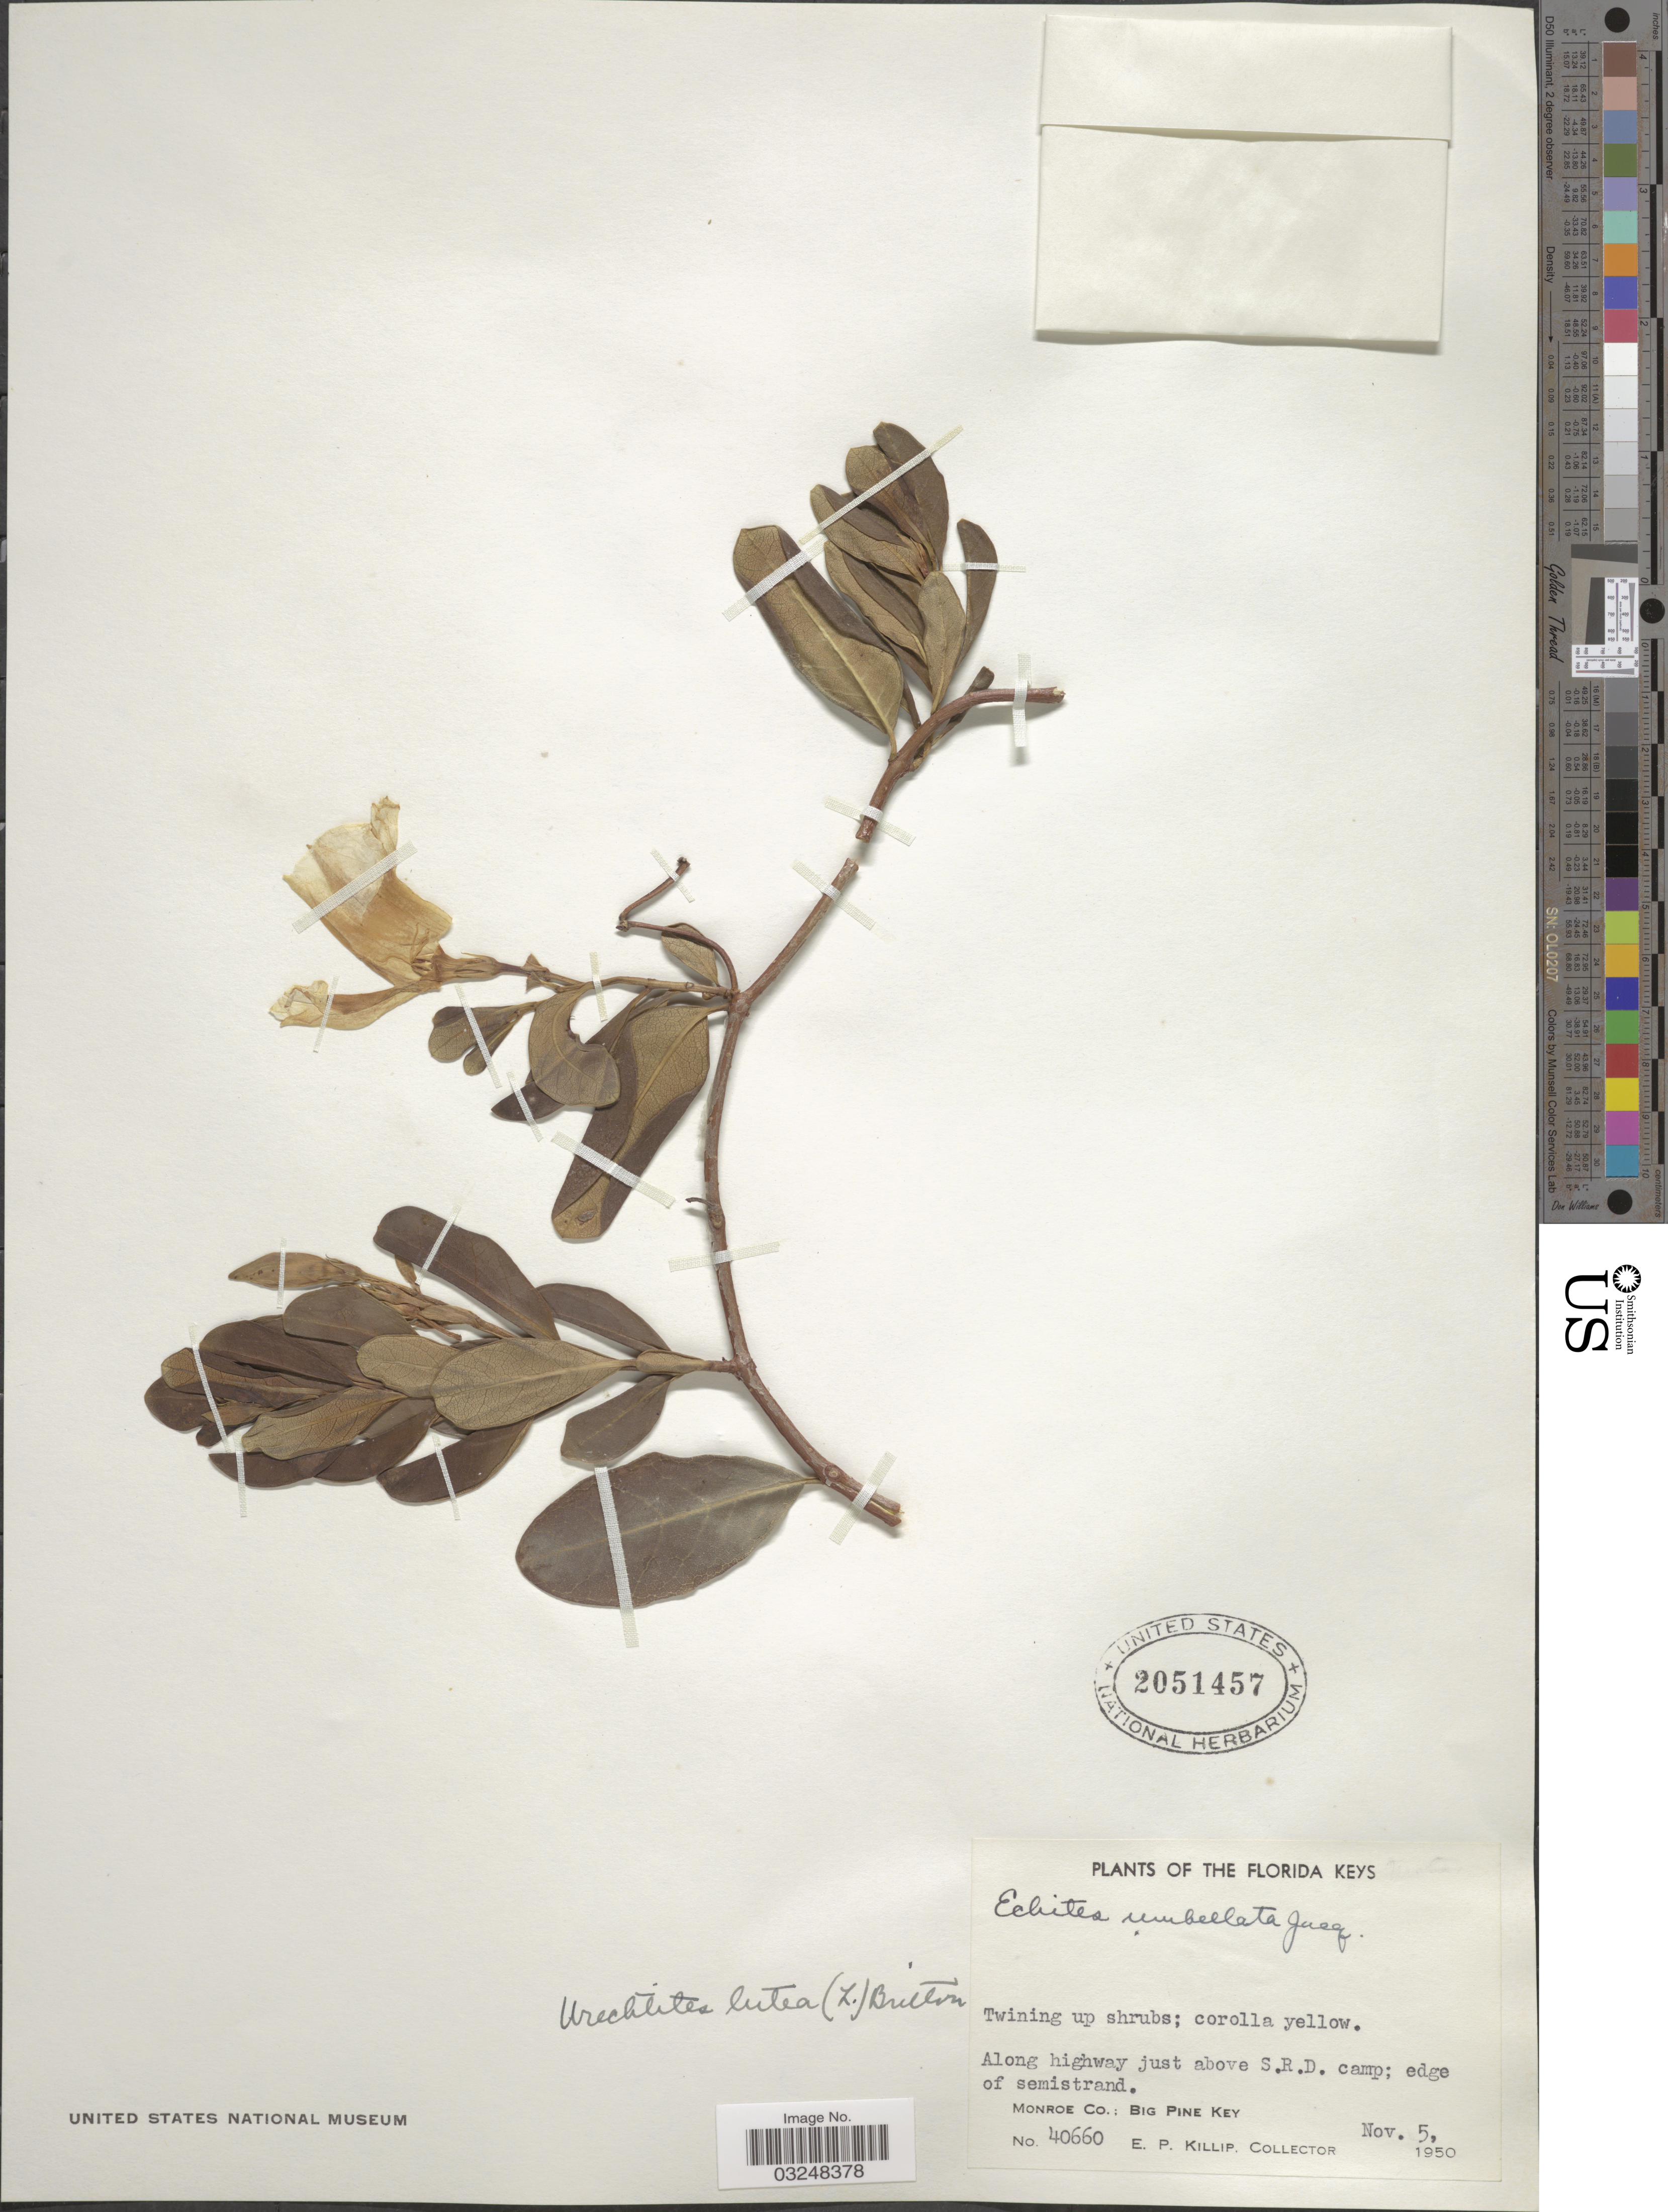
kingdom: Plantae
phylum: Tracheophyta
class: Magnoliopsida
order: Gentianales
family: Apocynaceae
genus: Urechites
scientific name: Urechites lutea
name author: (L.) Britton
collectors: E. P. Killip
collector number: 40660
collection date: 1950-11-05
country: United States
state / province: Florida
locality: The Florida Keys. Along highway just above S.R.D. camp; edge of semistrand. Monroe Co.: Big Pine Key.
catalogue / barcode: US 2051457